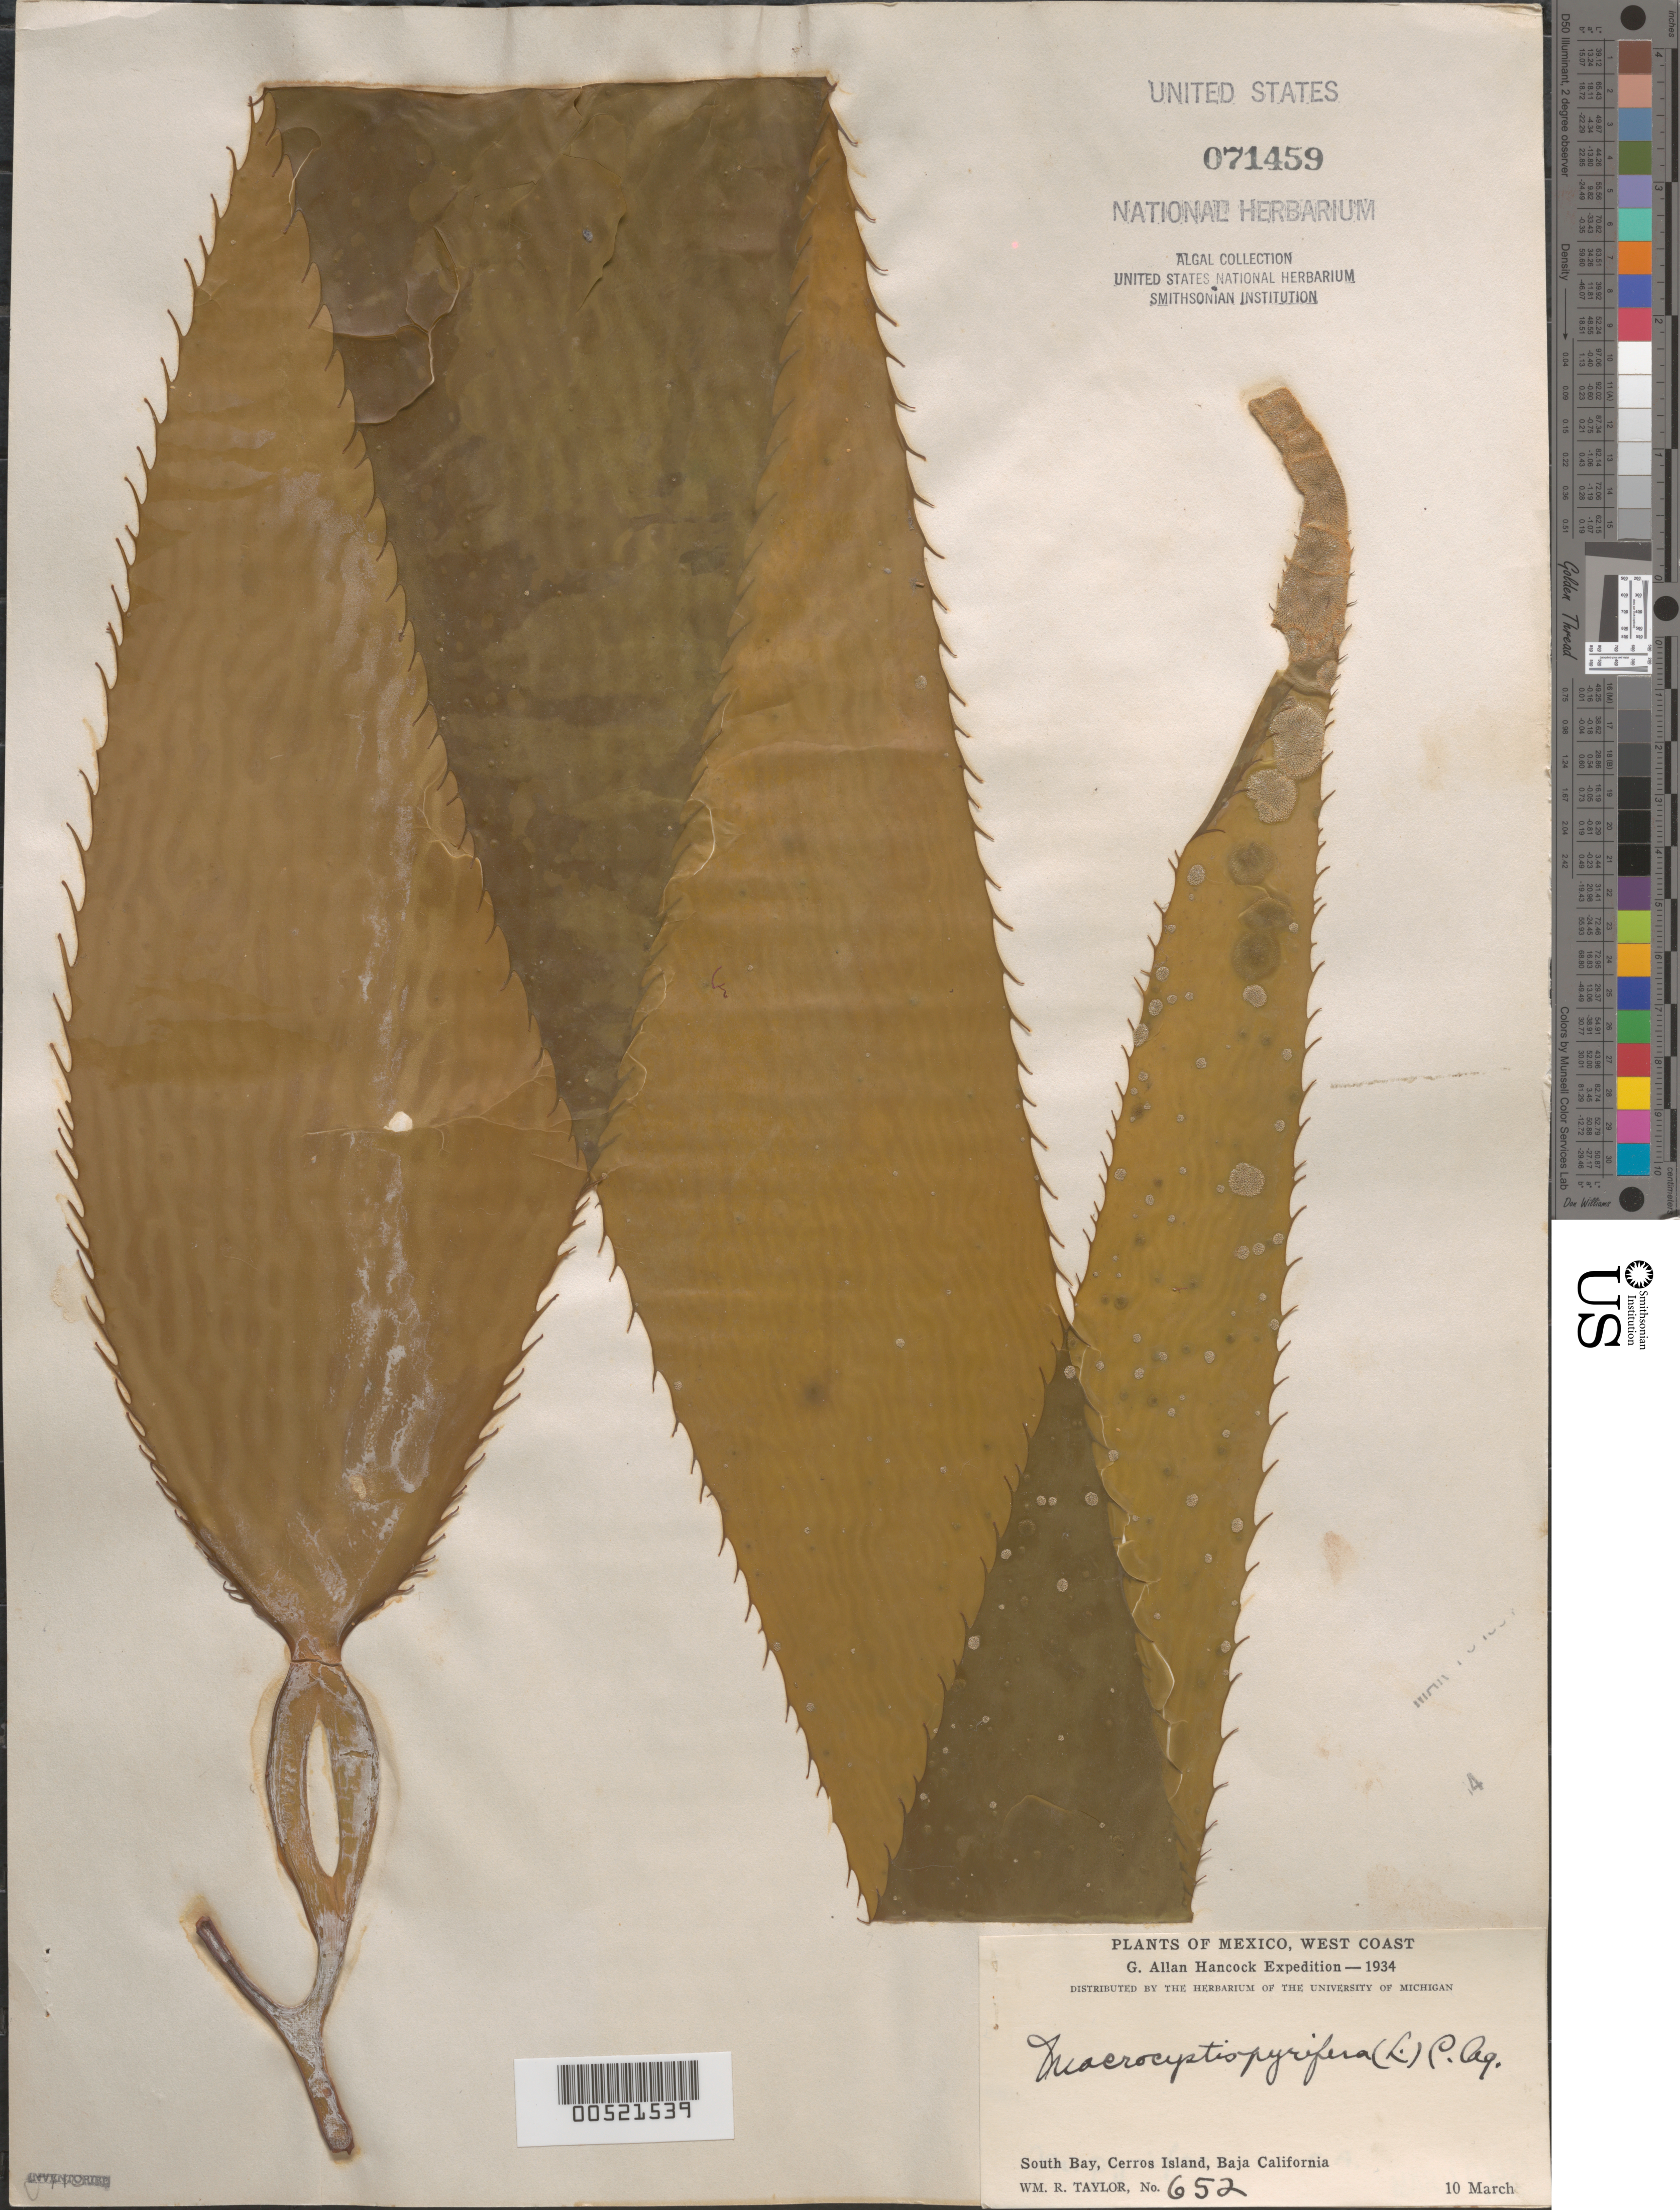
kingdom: Chromista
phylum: Ochrophyta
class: Phaeophyceae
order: Laminariales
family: Laminariaceae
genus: Macrocystis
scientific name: Macrocystis pyrifera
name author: (L.) C. Agardh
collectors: W. R. Taylor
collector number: WRT 34-652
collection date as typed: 10 Mar 1934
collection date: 1934-03-10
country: Mexico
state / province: Baja California Norte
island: Isla Cedros (Cerros Island)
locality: South Bay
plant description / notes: G. Allan Hancock Expedition, 1934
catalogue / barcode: US 71459